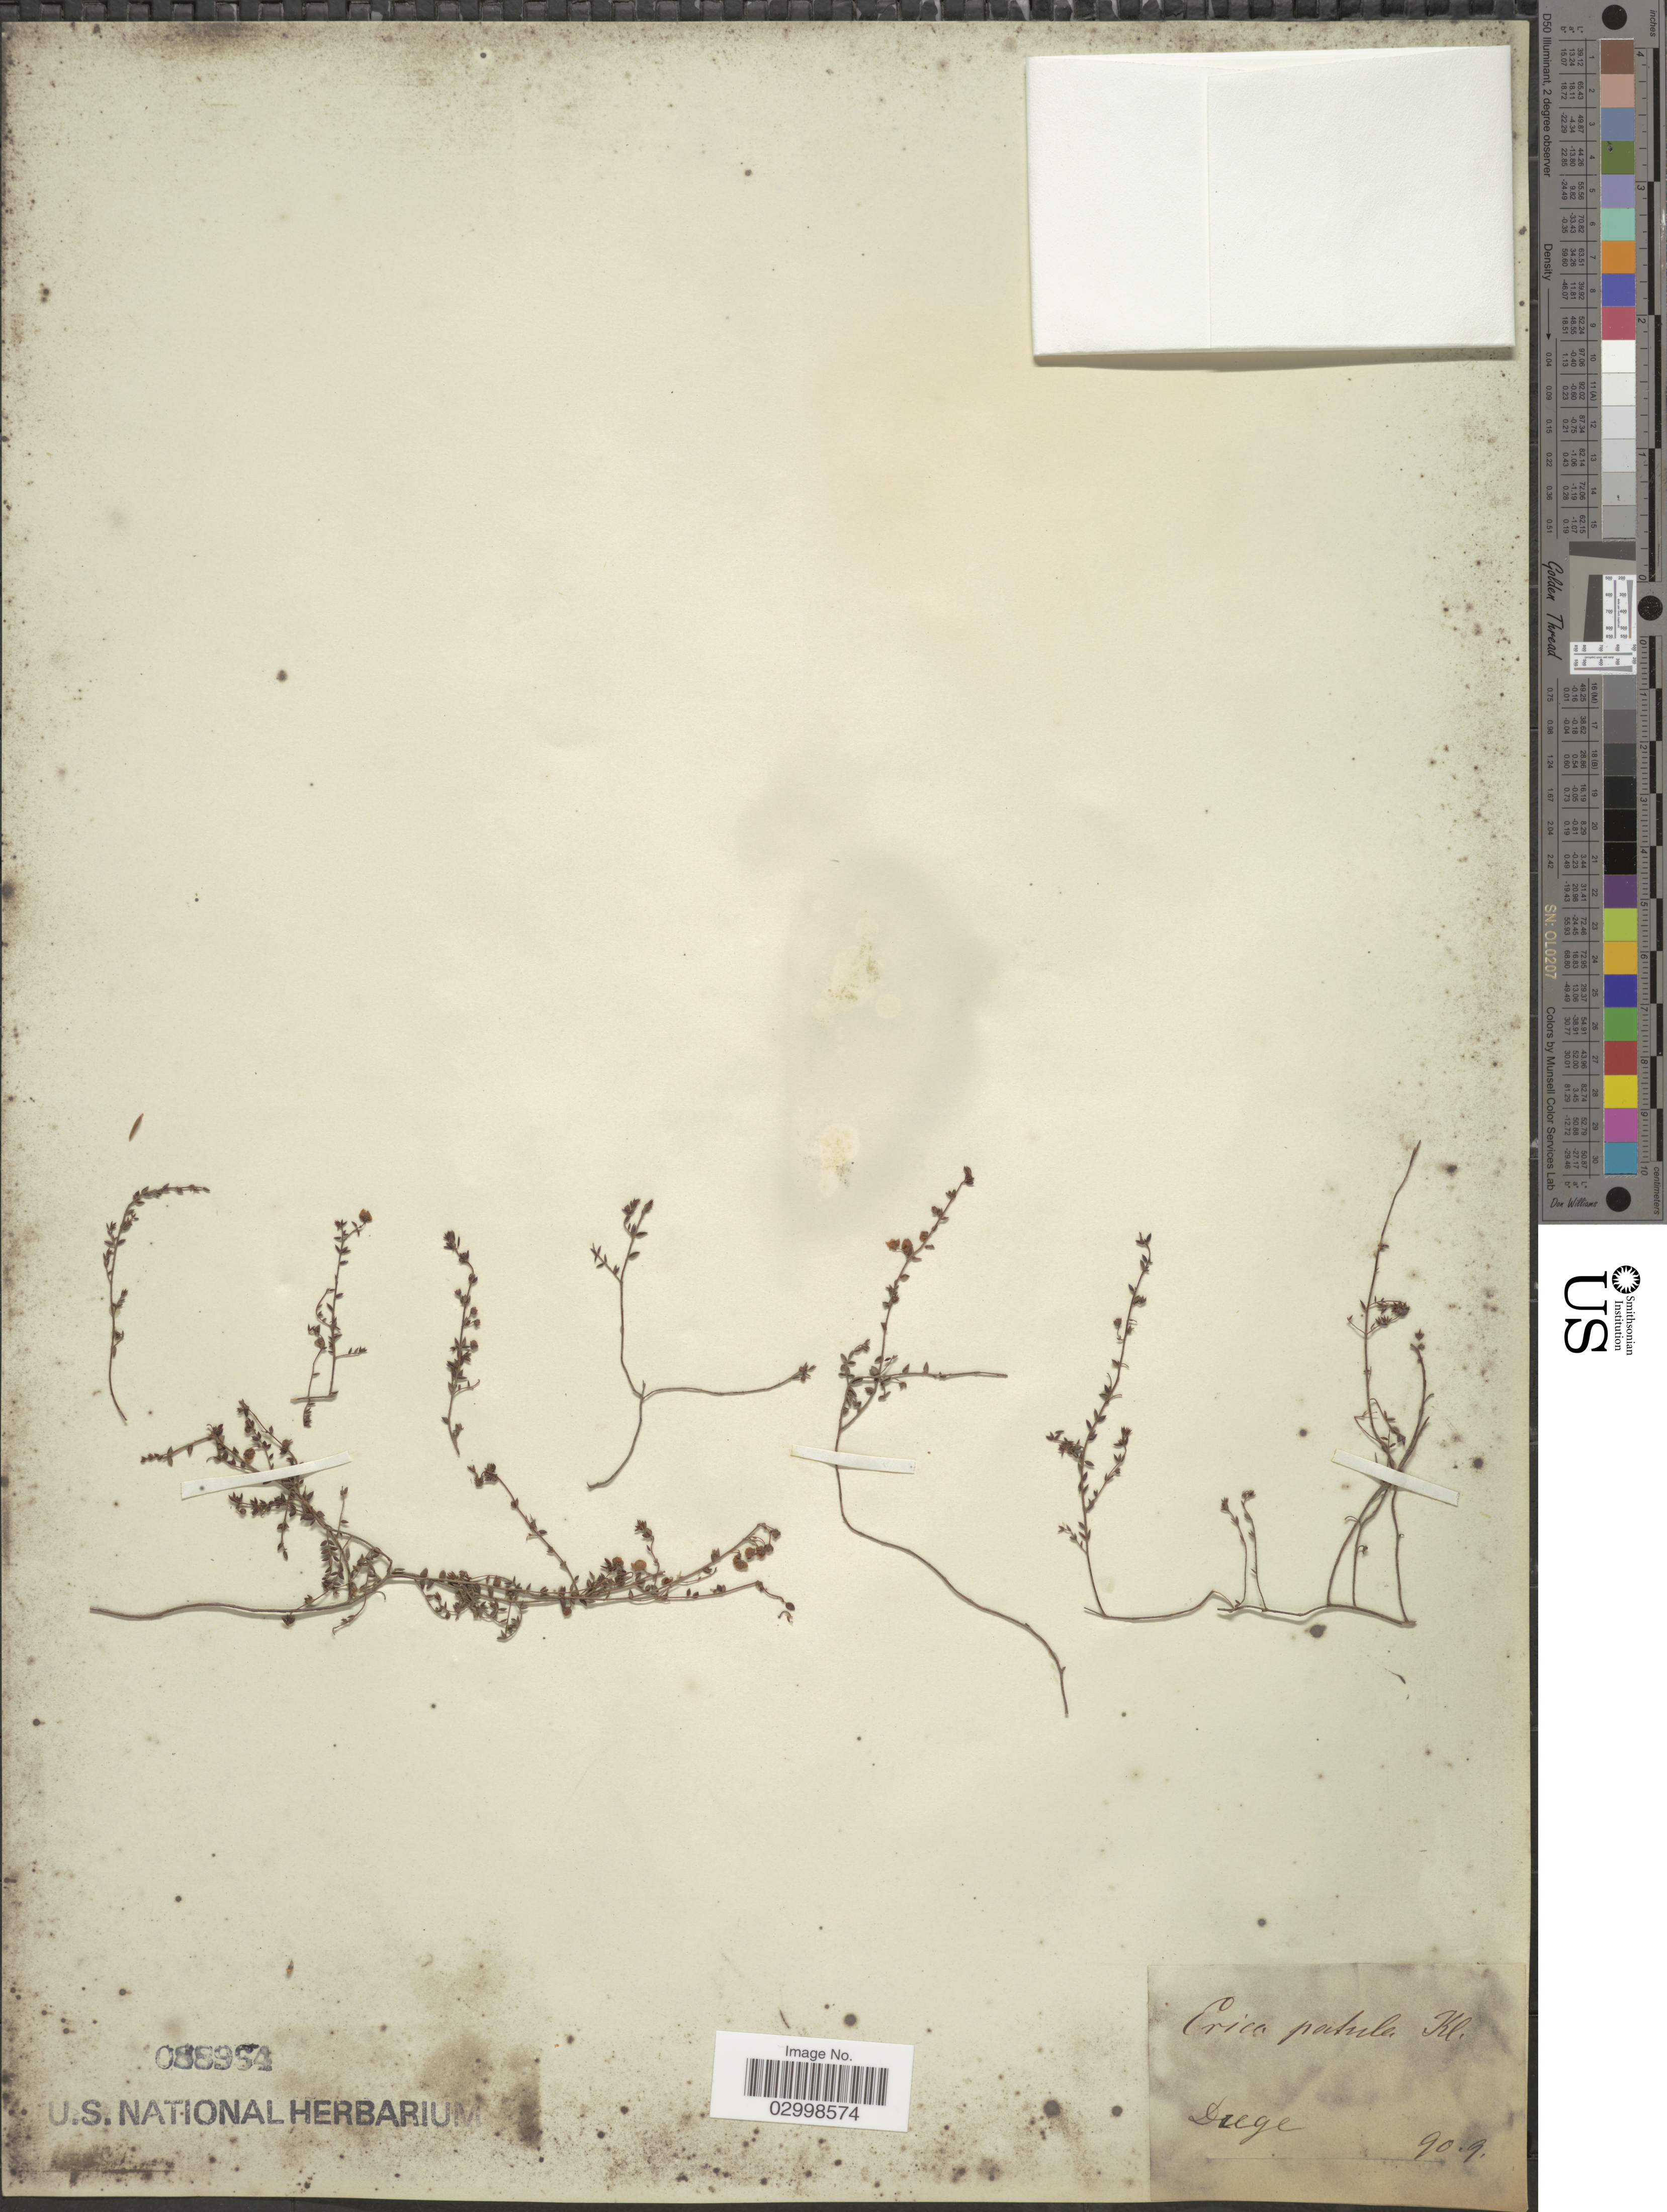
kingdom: Plantae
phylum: Tracheophyta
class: Magnoliopsida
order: Ericales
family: Ericaceae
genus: Erica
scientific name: Erica patula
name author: Klotzsch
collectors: Drege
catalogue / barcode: US 88964